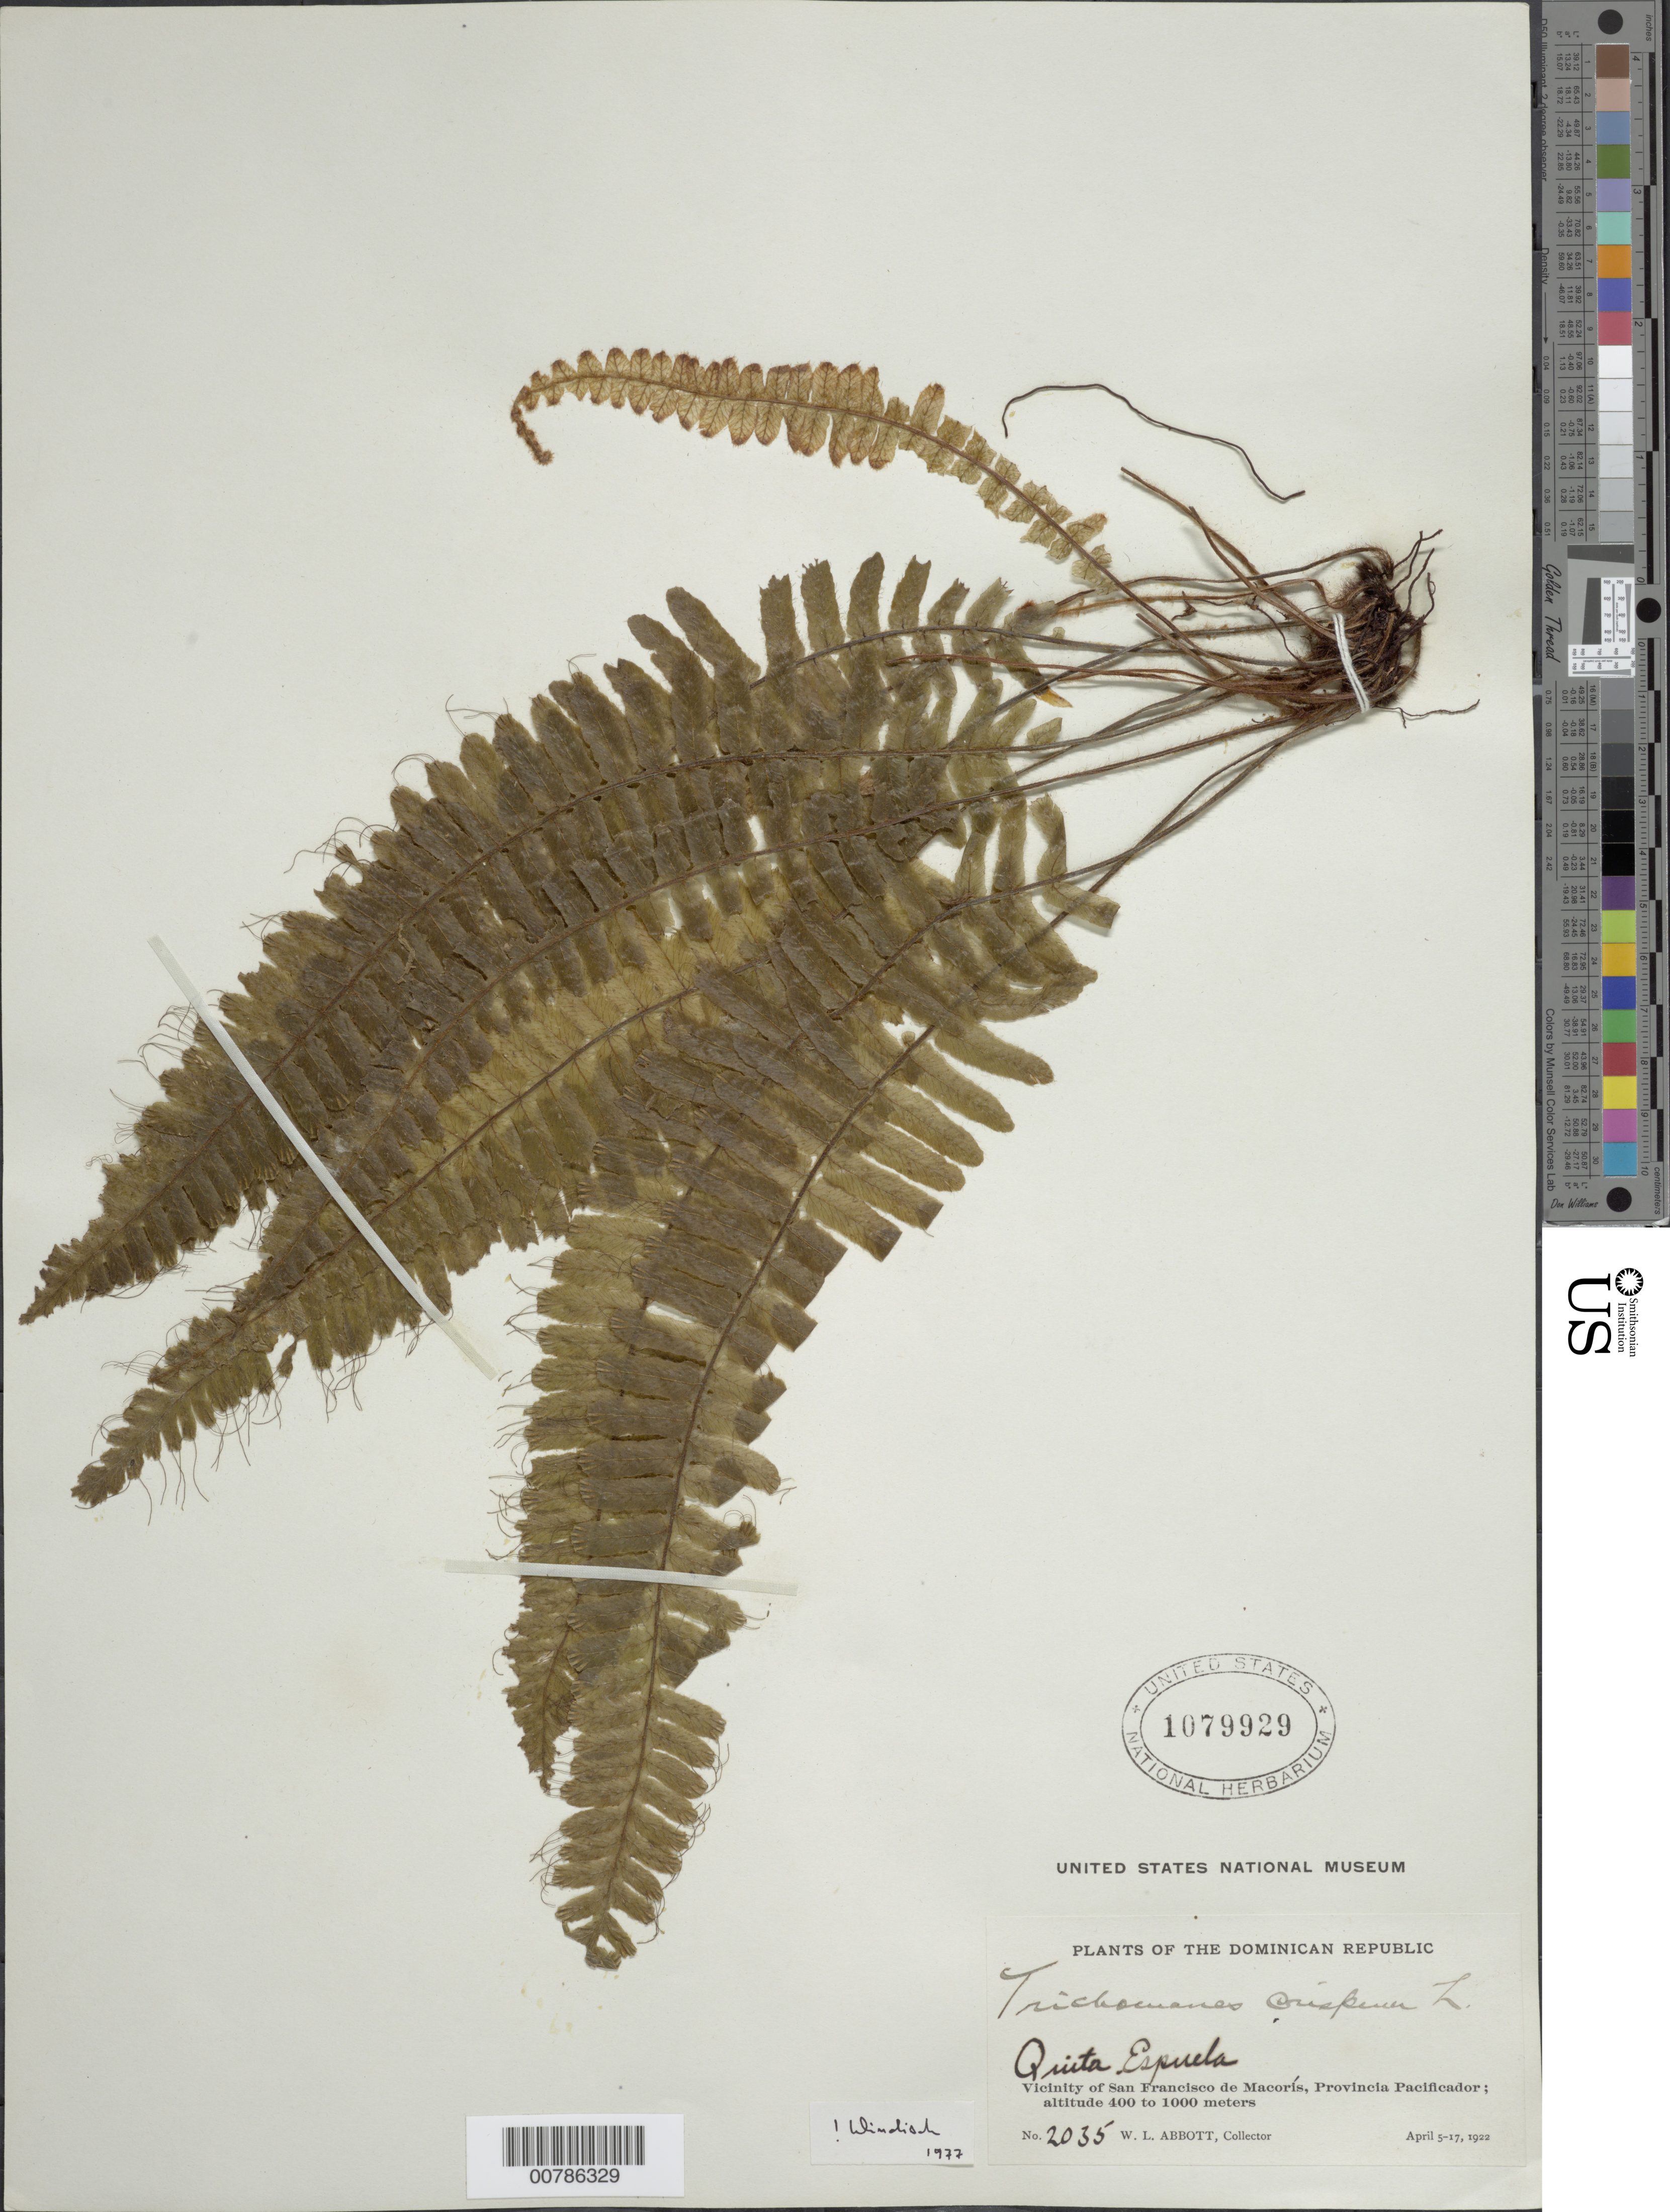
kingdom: Plantae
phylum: Tracheophyta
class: Polypodiopsida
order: Hymenophyllales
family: Hymenophyllaceae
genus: Trichomanes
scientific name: Trichomanes crispum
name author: L.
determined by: Windisch, Paulo Guenter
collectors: W. L. Abbott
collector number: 2035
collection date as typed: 05 Apr 1922 to 17 Apr 1922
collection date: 1922-04-05/1922-04-17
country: Dominican Republic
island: Hispaniola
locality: Provincia Pacificador, San Francisco de Macorís vicinity, Quita Espuela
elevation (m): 400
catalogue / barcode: US 1079929